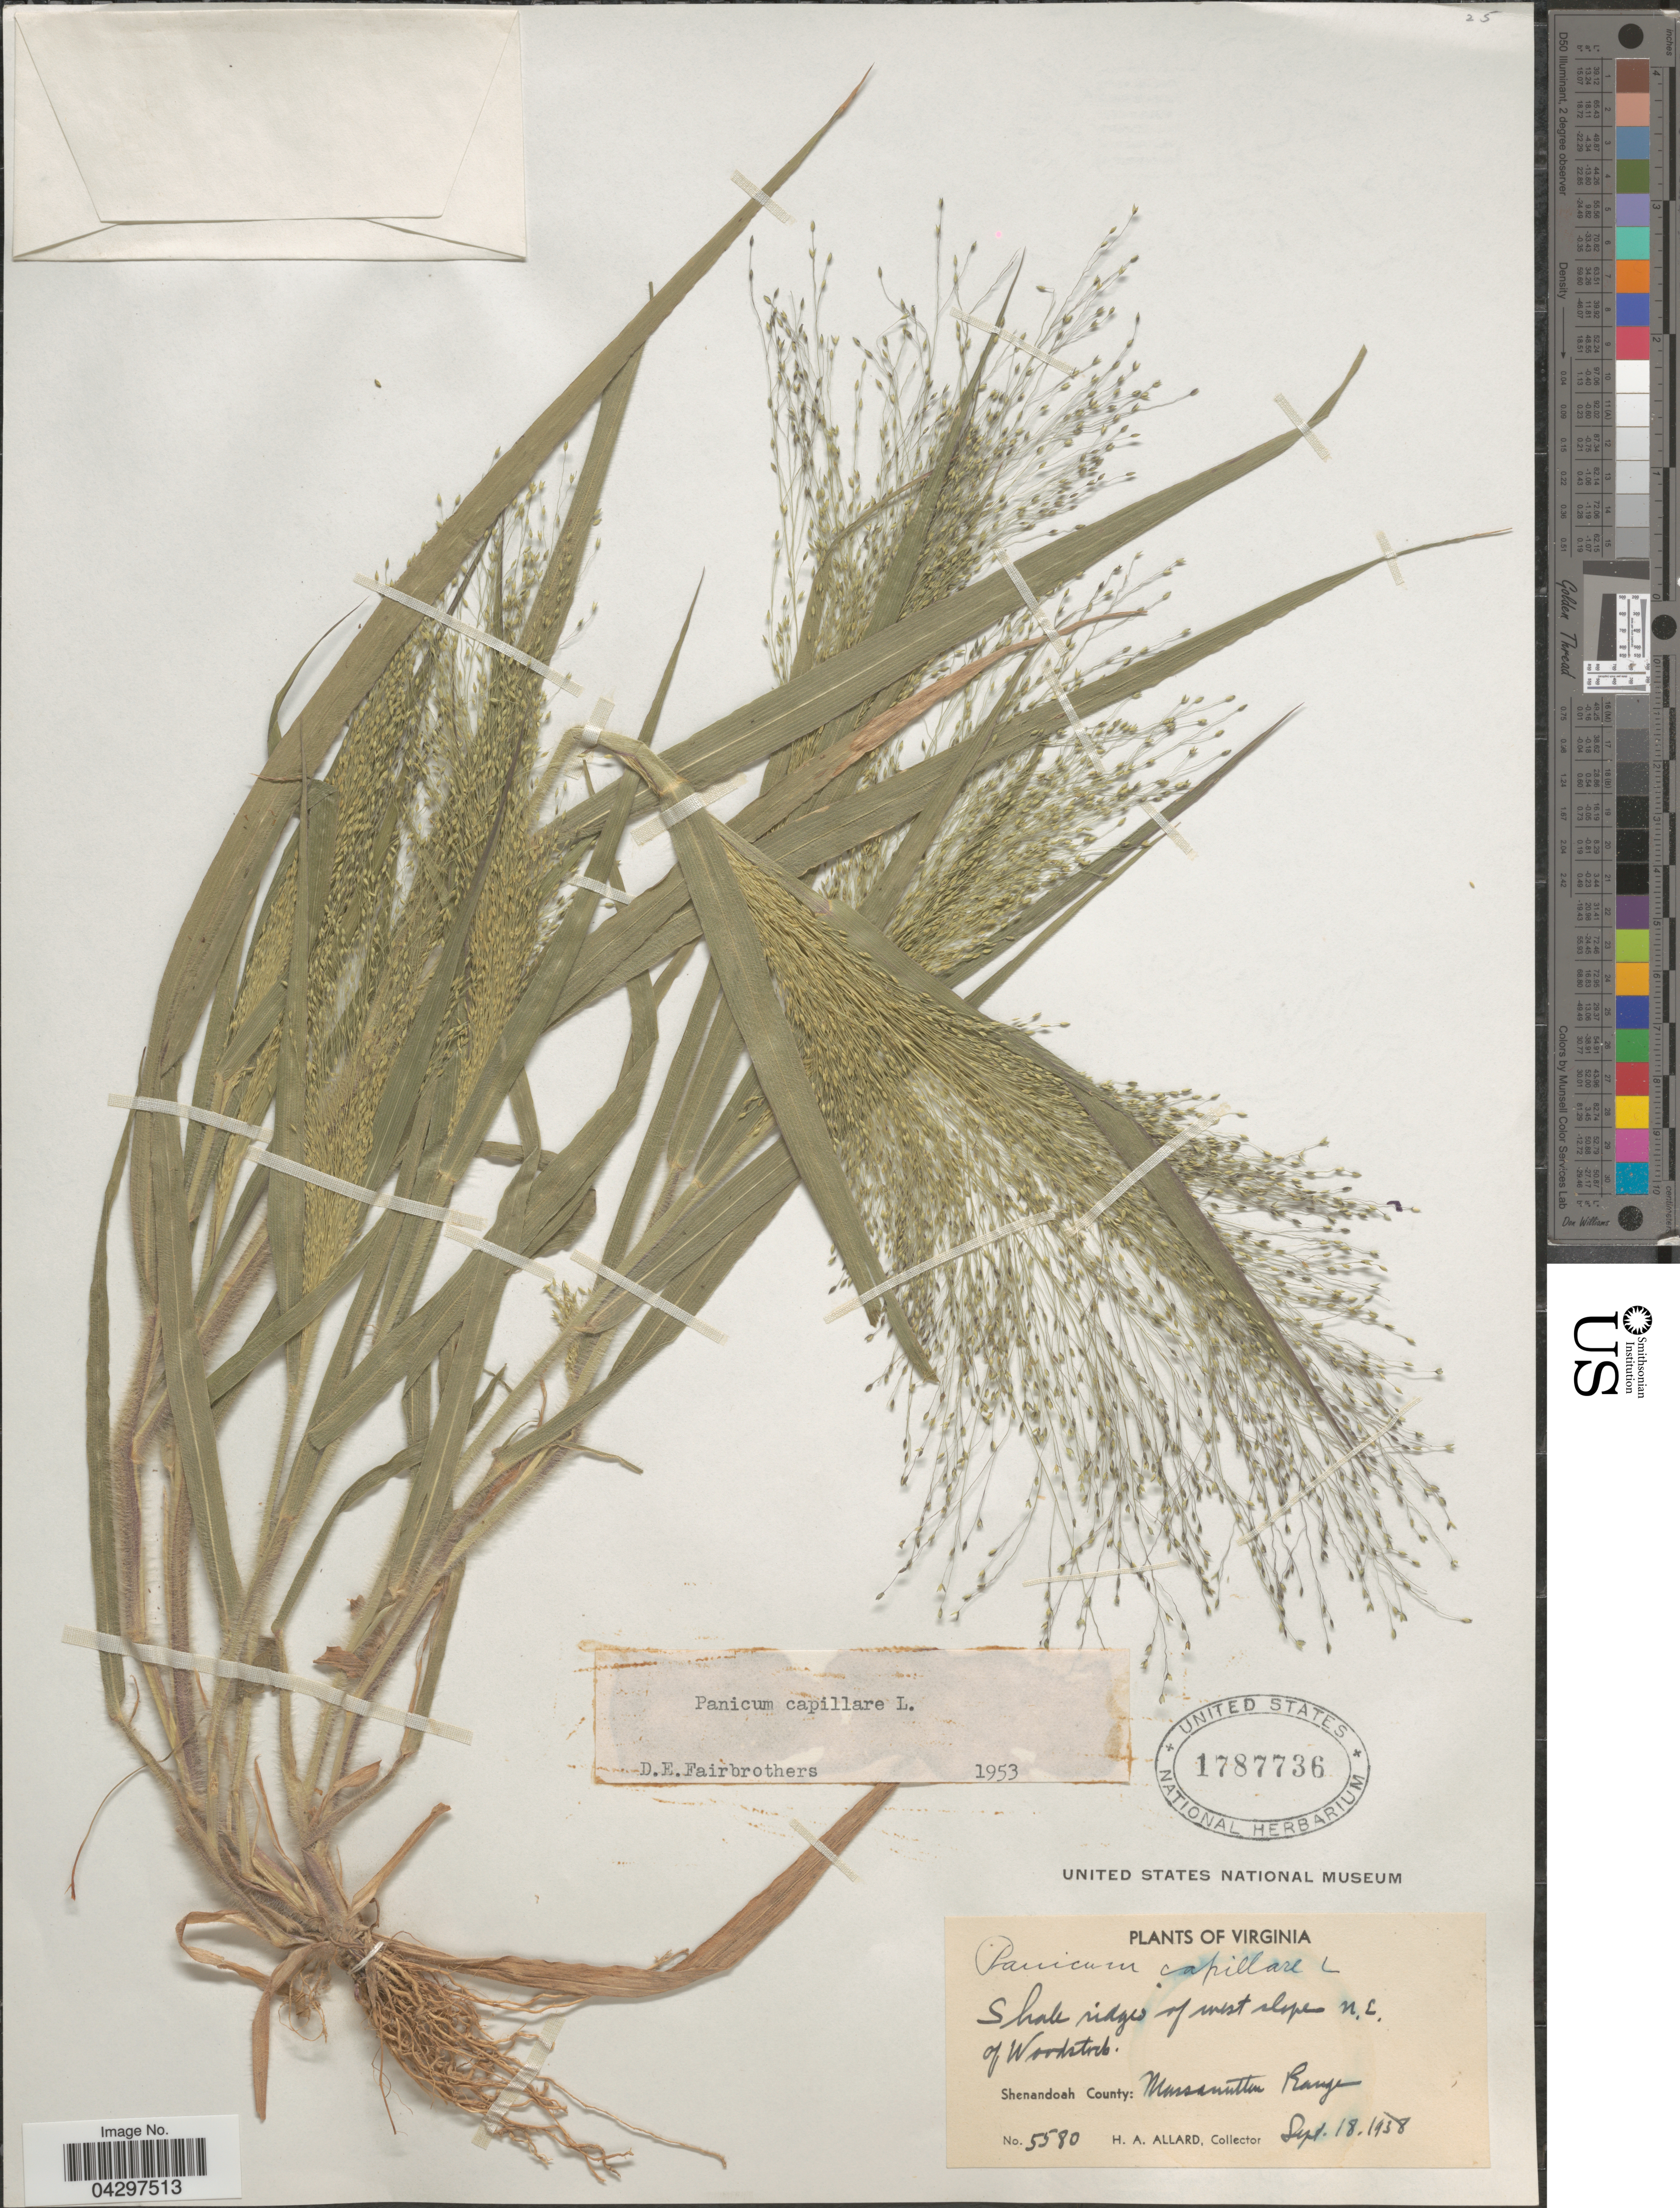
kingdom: Plantae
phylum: Tracheophyta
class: Liliopsida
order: Poales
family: Poaceae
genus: Panicum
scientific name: Panicum capillare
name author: L.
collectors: H. A. Allard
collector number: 5580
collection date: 1938-09-18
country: United States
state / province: Virginia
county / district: Shenandoah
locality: Shade ridges of west slope N.E. of Woodstock. Shenandoah County: Massanutten Range.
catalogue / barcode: US 1787736